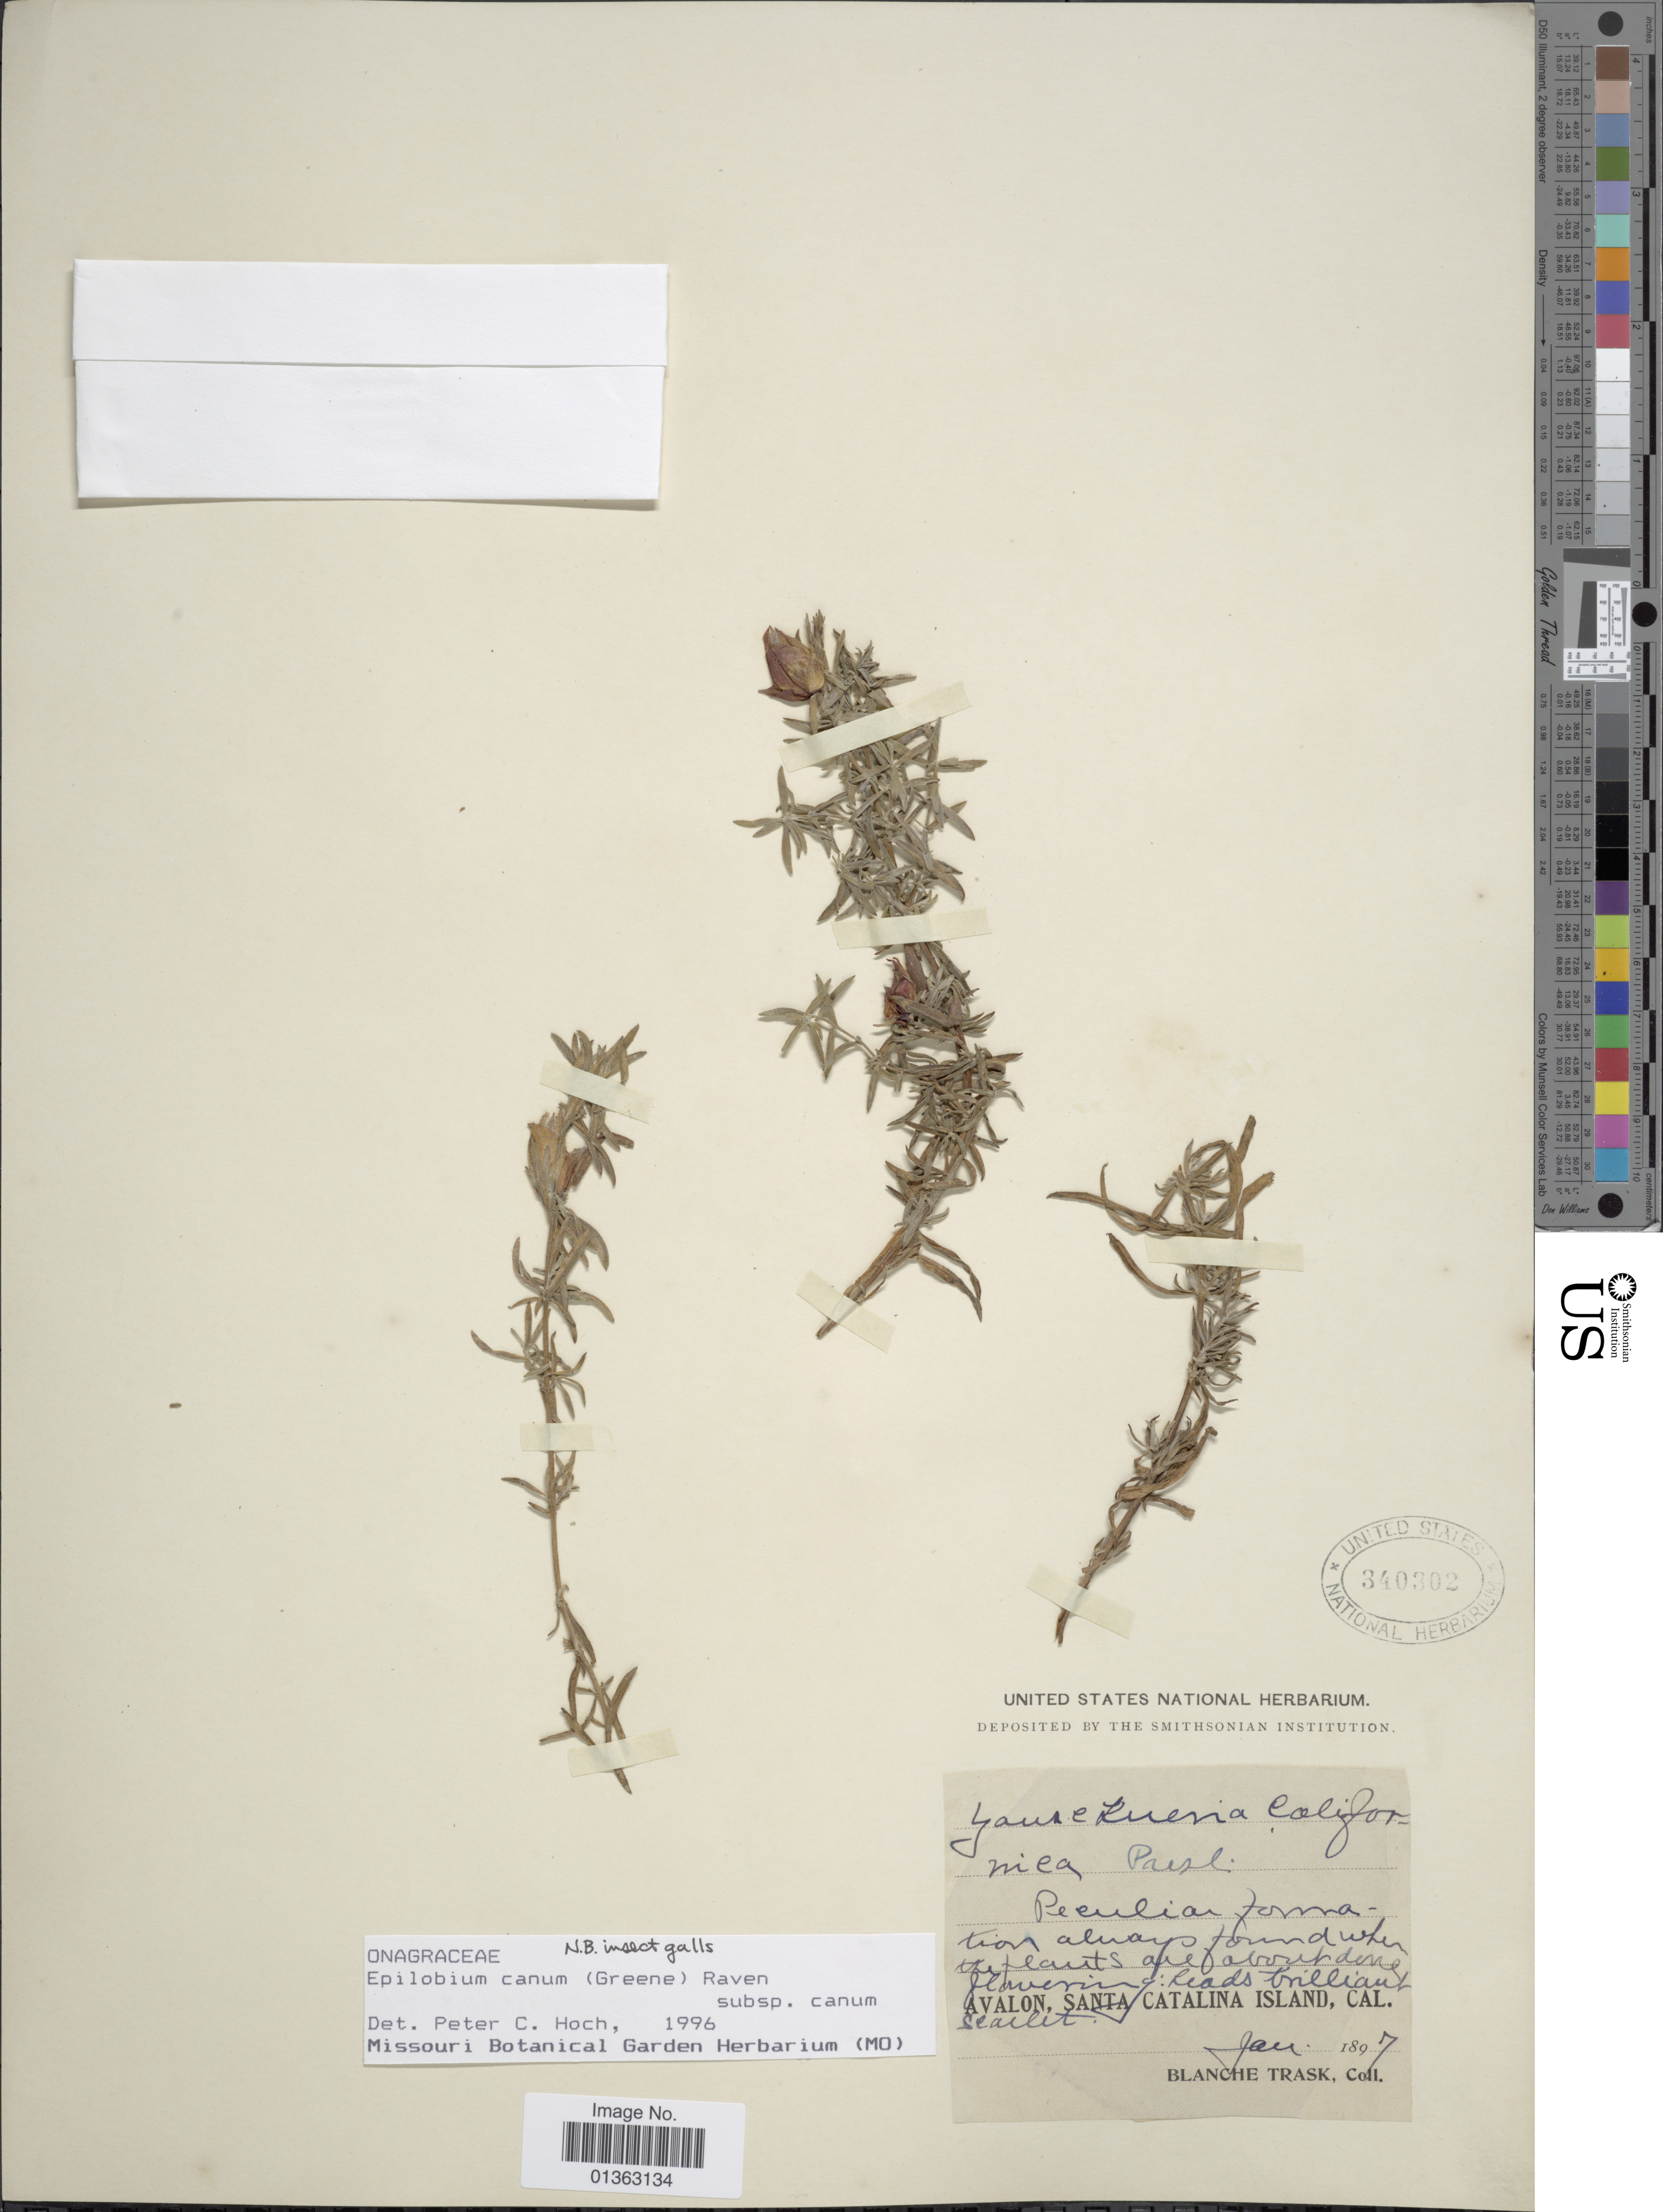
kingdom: Plantae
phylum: Tracheophyta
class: Magnoliopsida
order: Myrtales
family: Onagraceae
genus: Epilobium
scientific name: Epilobium canum subsp. canum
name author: (Greene) P.H. Raven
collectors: B. Trask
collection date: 1897-01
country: United States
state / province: California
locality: Avalon, Santa Cantalina Island.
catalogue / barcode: US 340302